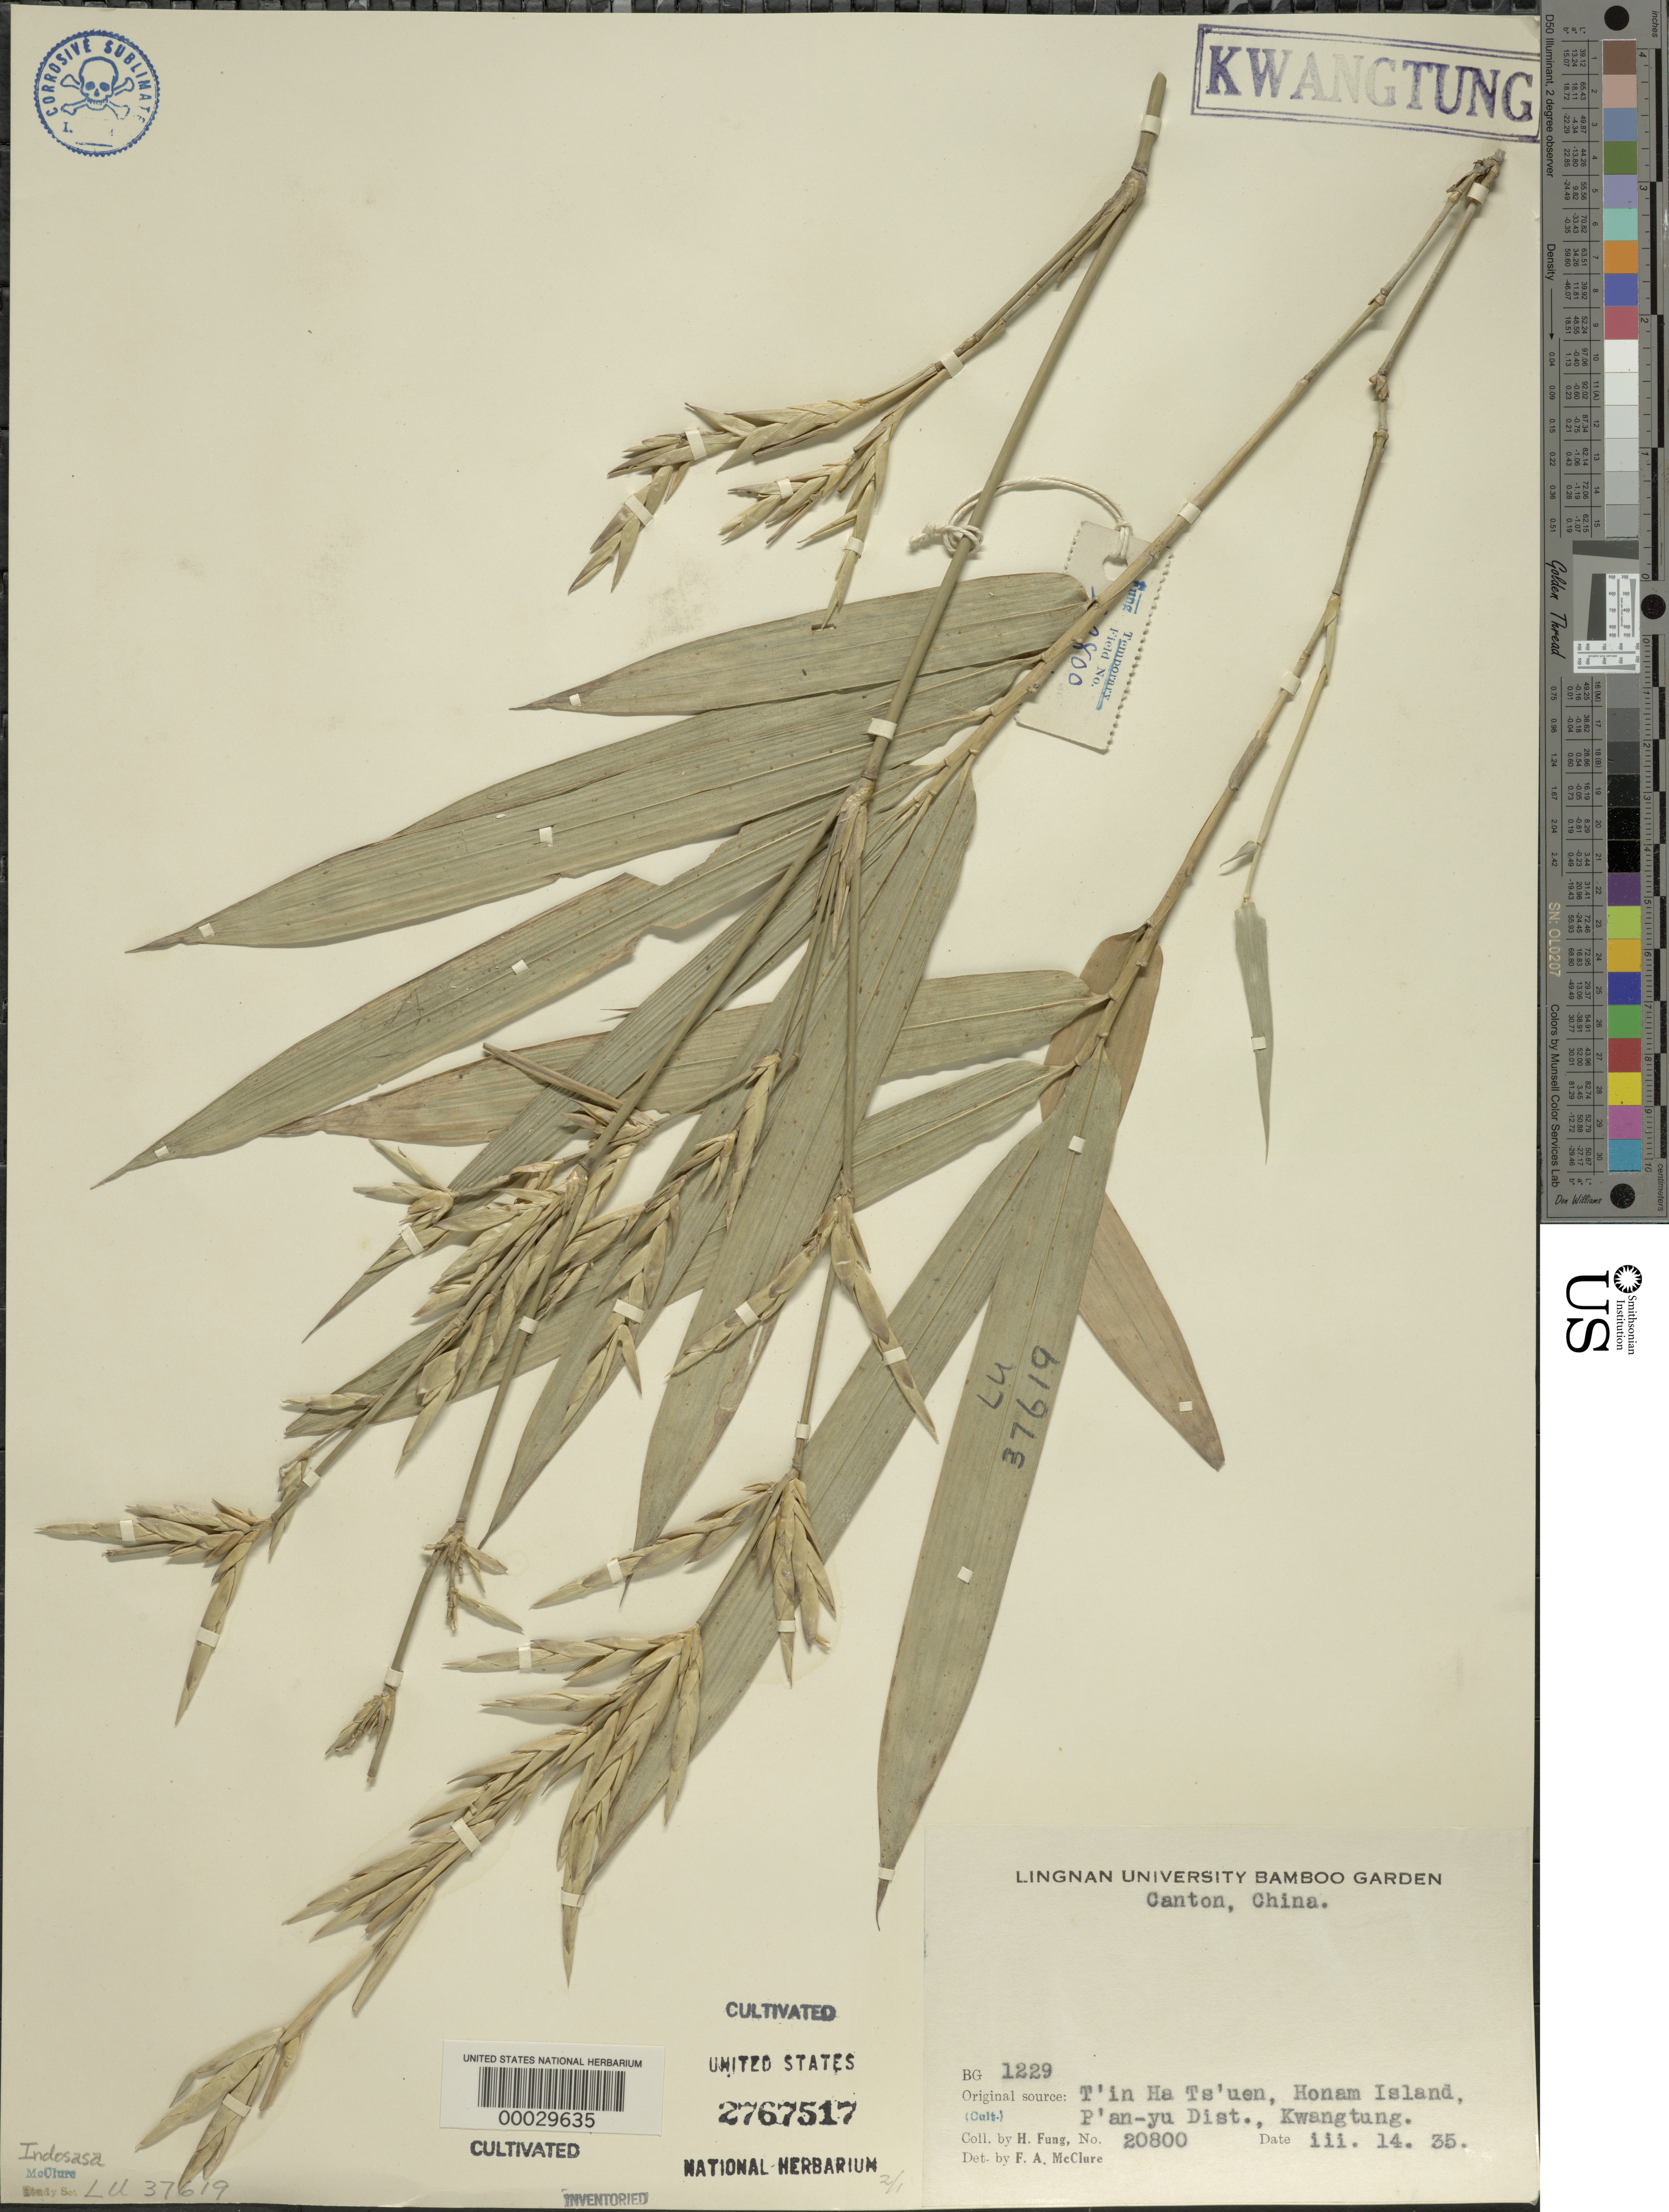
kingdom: Plantae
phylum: Tracheophyta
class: Liliopsida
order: Poales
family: Poaceae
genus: Indosasa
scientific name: Indosasa sp.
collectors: H. L. Fung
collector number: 20800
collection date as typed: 14 Mar 1935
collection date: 1935-03-14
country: China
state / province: Guangdong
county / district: Guangzhou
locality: L.u. bamboo garden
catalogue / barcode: US 2767517